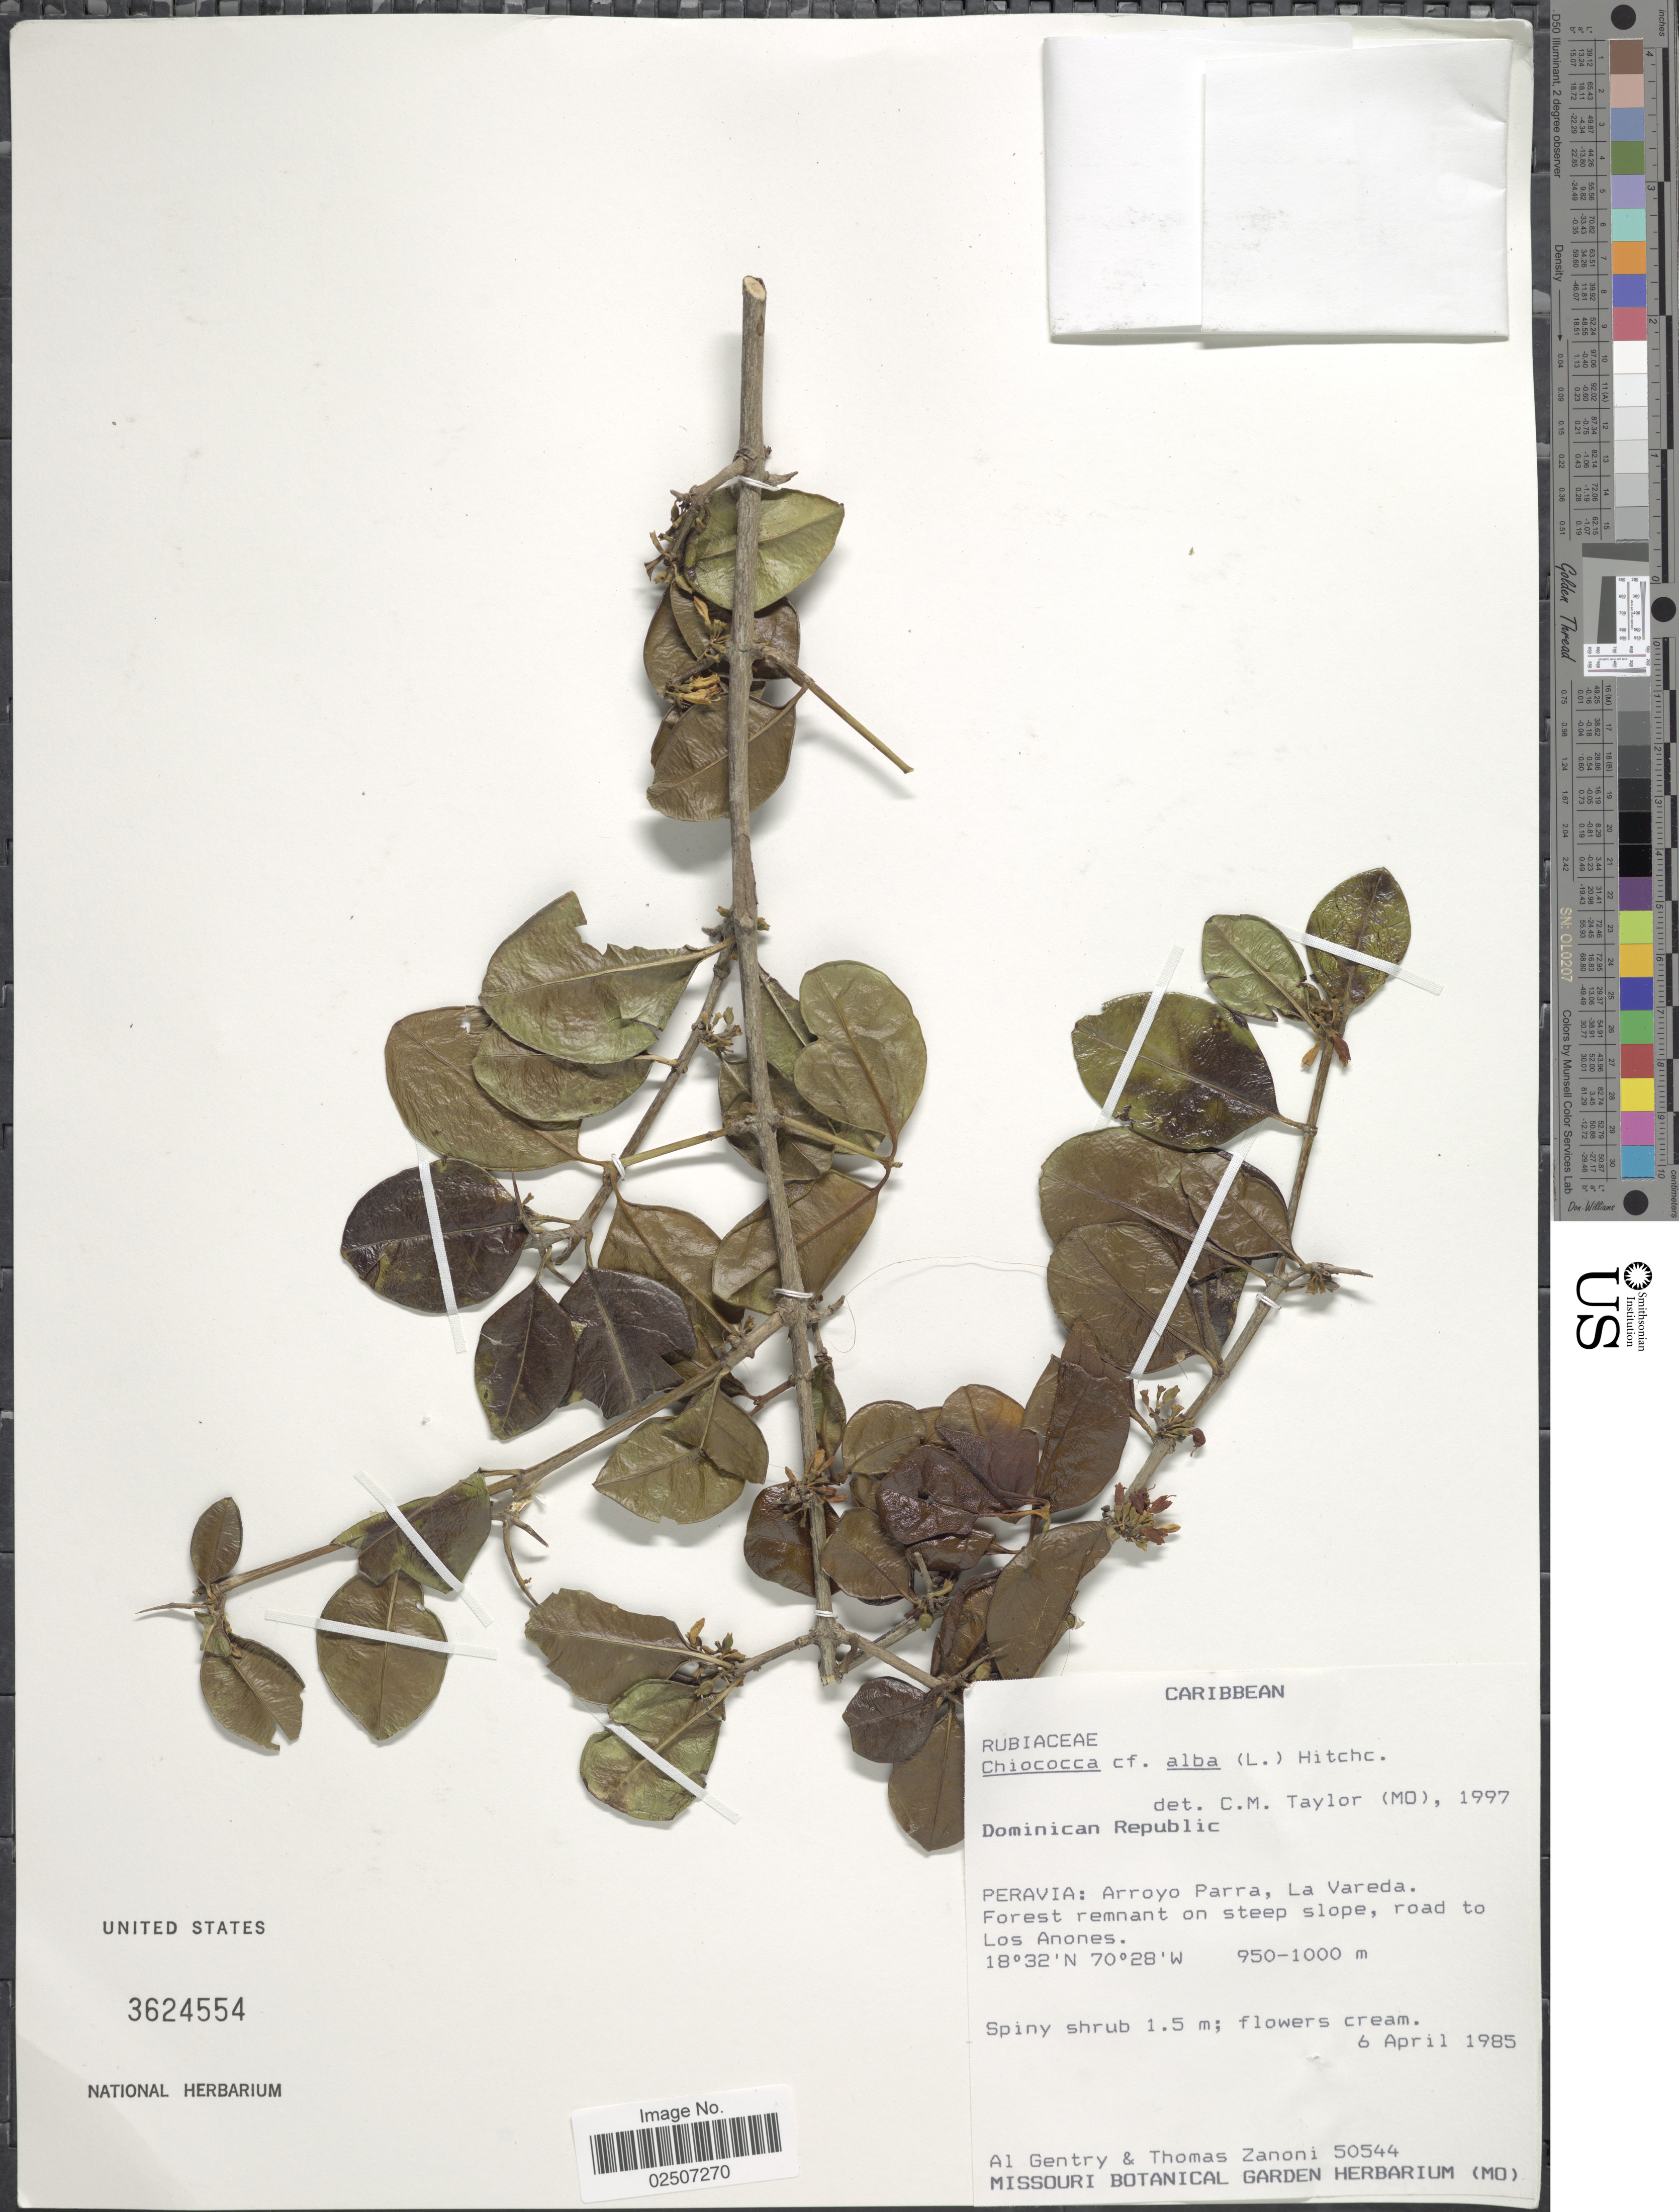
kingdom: Plantae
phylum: Tracheophyta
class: Magnoliopsida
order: Gentianales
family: Rubiaceae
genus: Chiococca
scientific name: Chiococca alba subsp. alba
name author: (L.) Hitchc.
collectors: A. H. Gentry & T. A. Zanoni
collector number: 50544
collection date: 1985-04-06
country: Dominican Republic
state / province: Peravia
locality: Arroyo Parra, La Vareda. forest remnant on steep slope, road to Los Anones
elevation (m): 950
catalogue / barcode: US 3624554